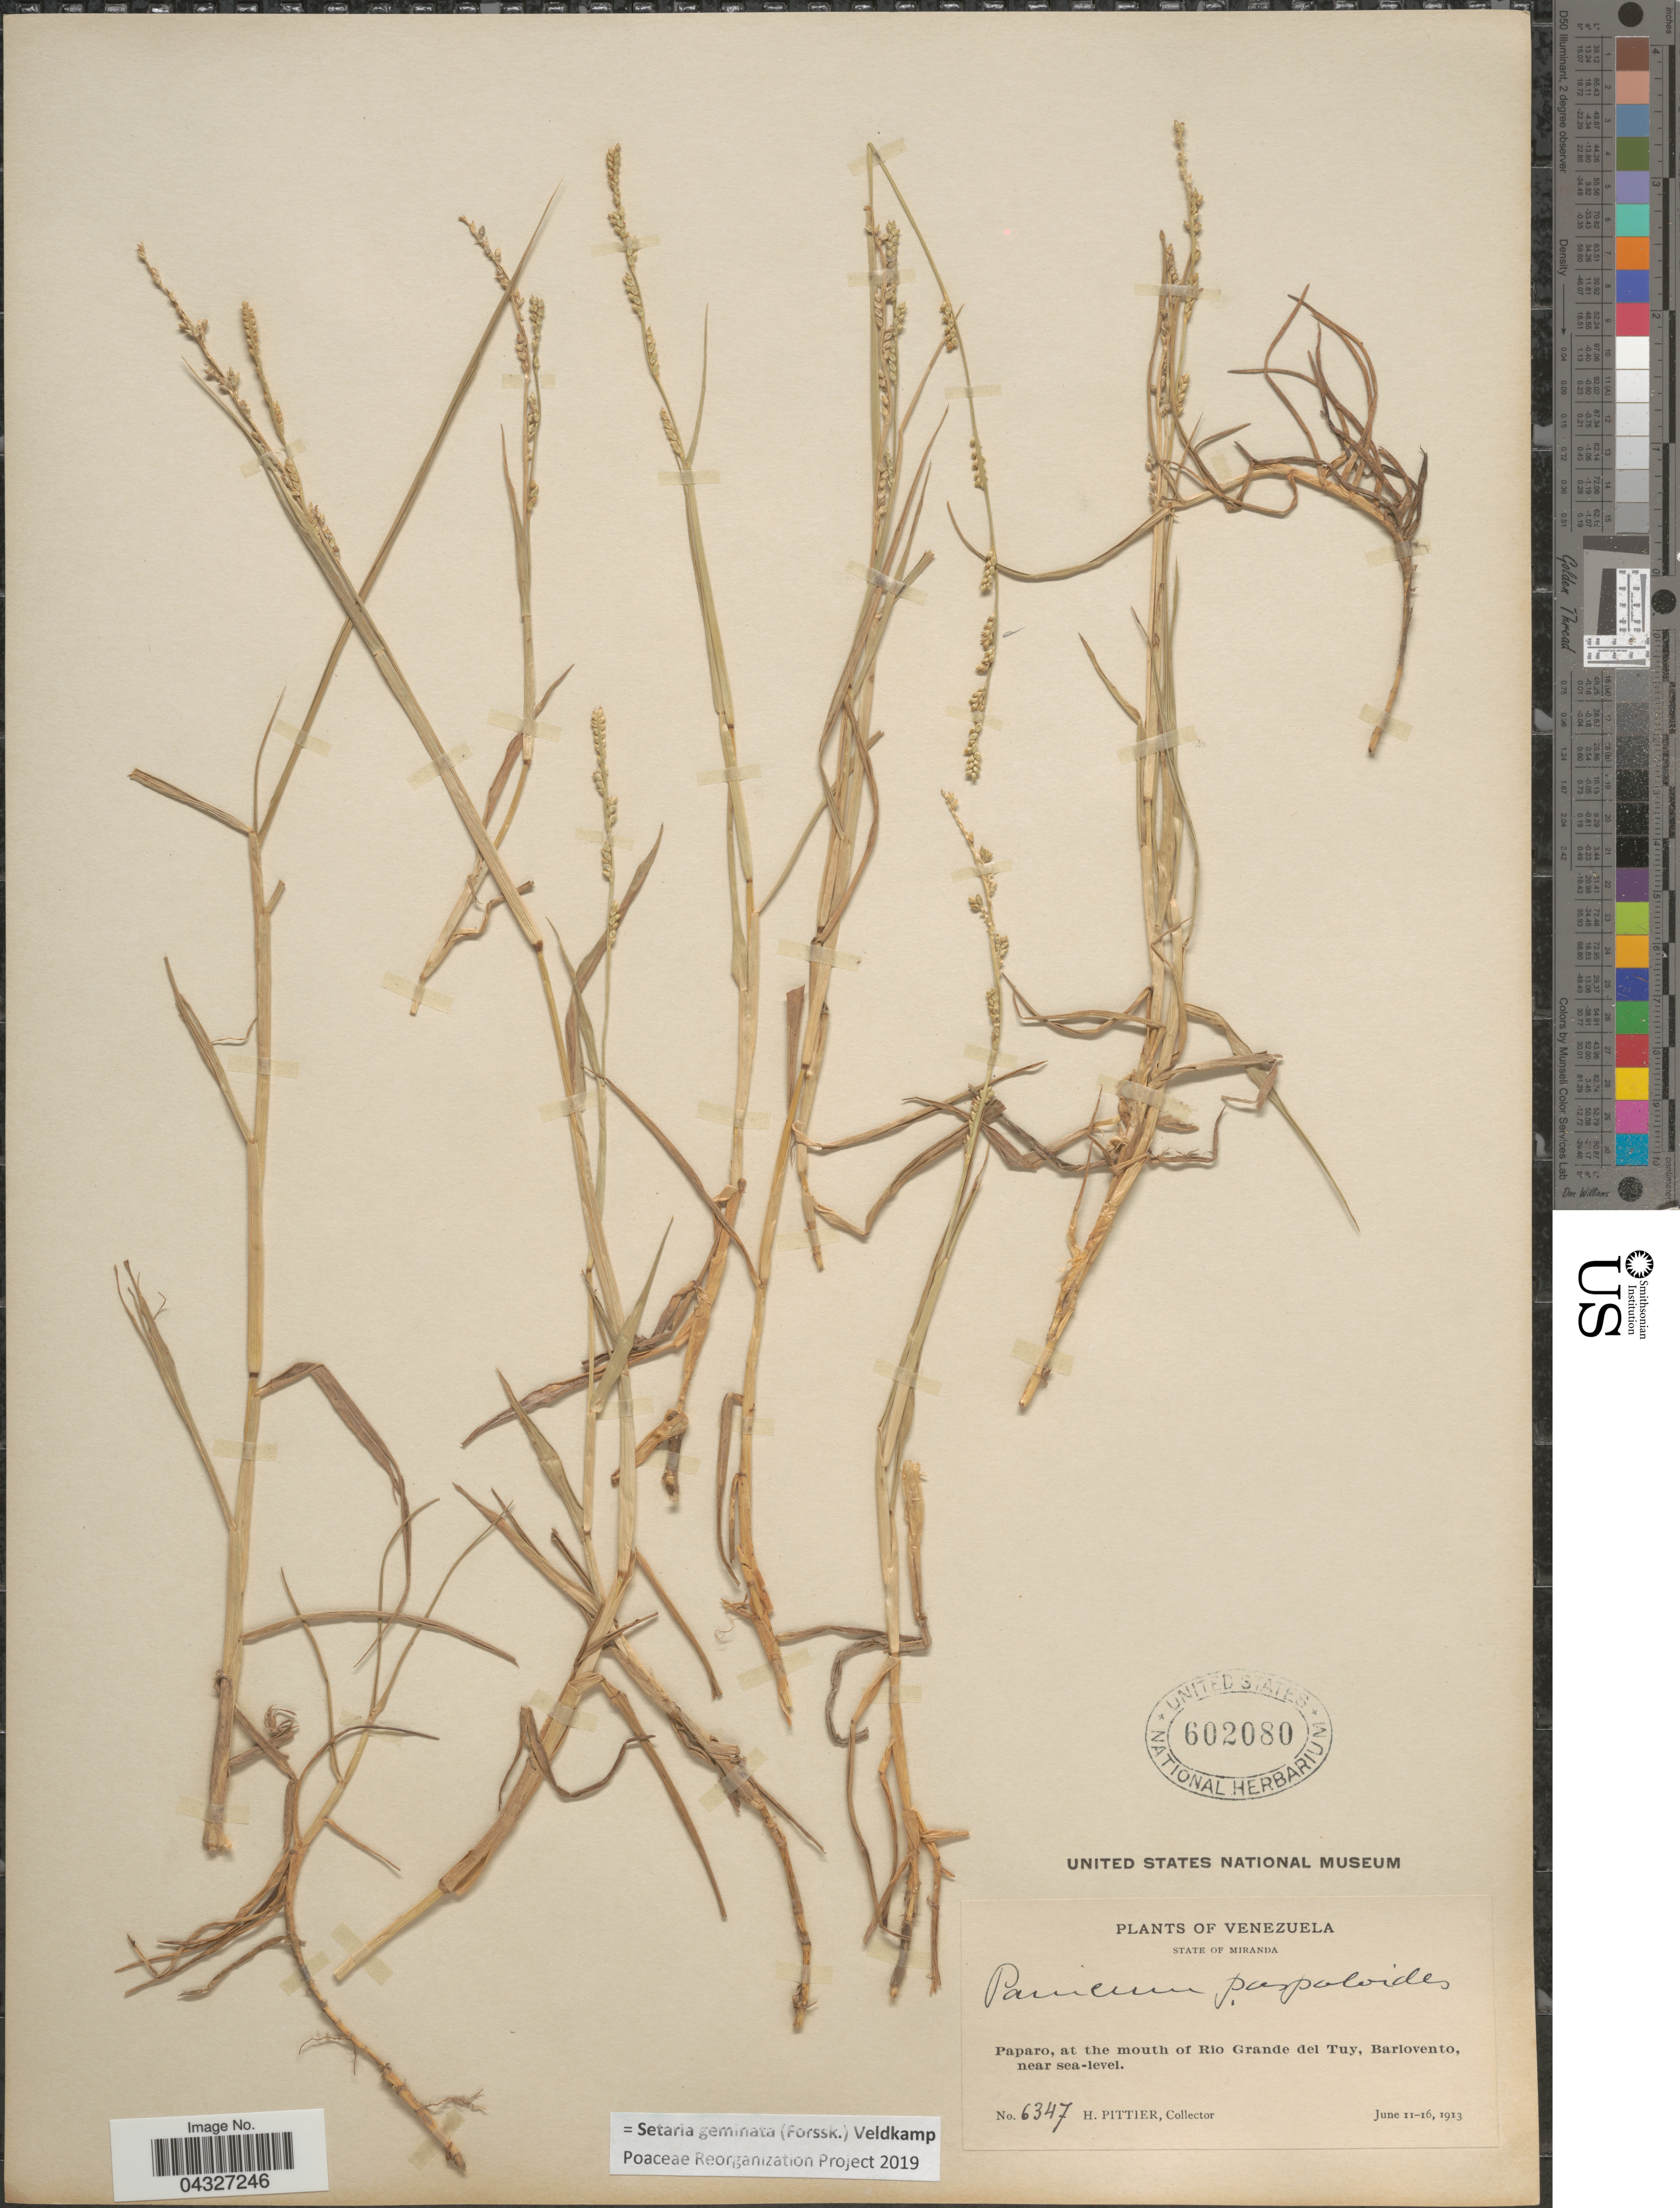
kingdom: Plantae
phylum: Tracheophyta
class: Liliopsida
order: Poales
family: Poaceae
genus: Setaria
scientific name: Setaria geminata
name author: (Forssk.) Veldkamp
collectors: H. F. Pittier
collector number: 6347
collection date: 1913-06-11/1913-06-16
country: Venezuela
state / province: Miranda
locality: State of Miranda. Paparo, at the mouth of Rio Grande del Tuy, Barlovento.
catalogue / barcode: US 602080